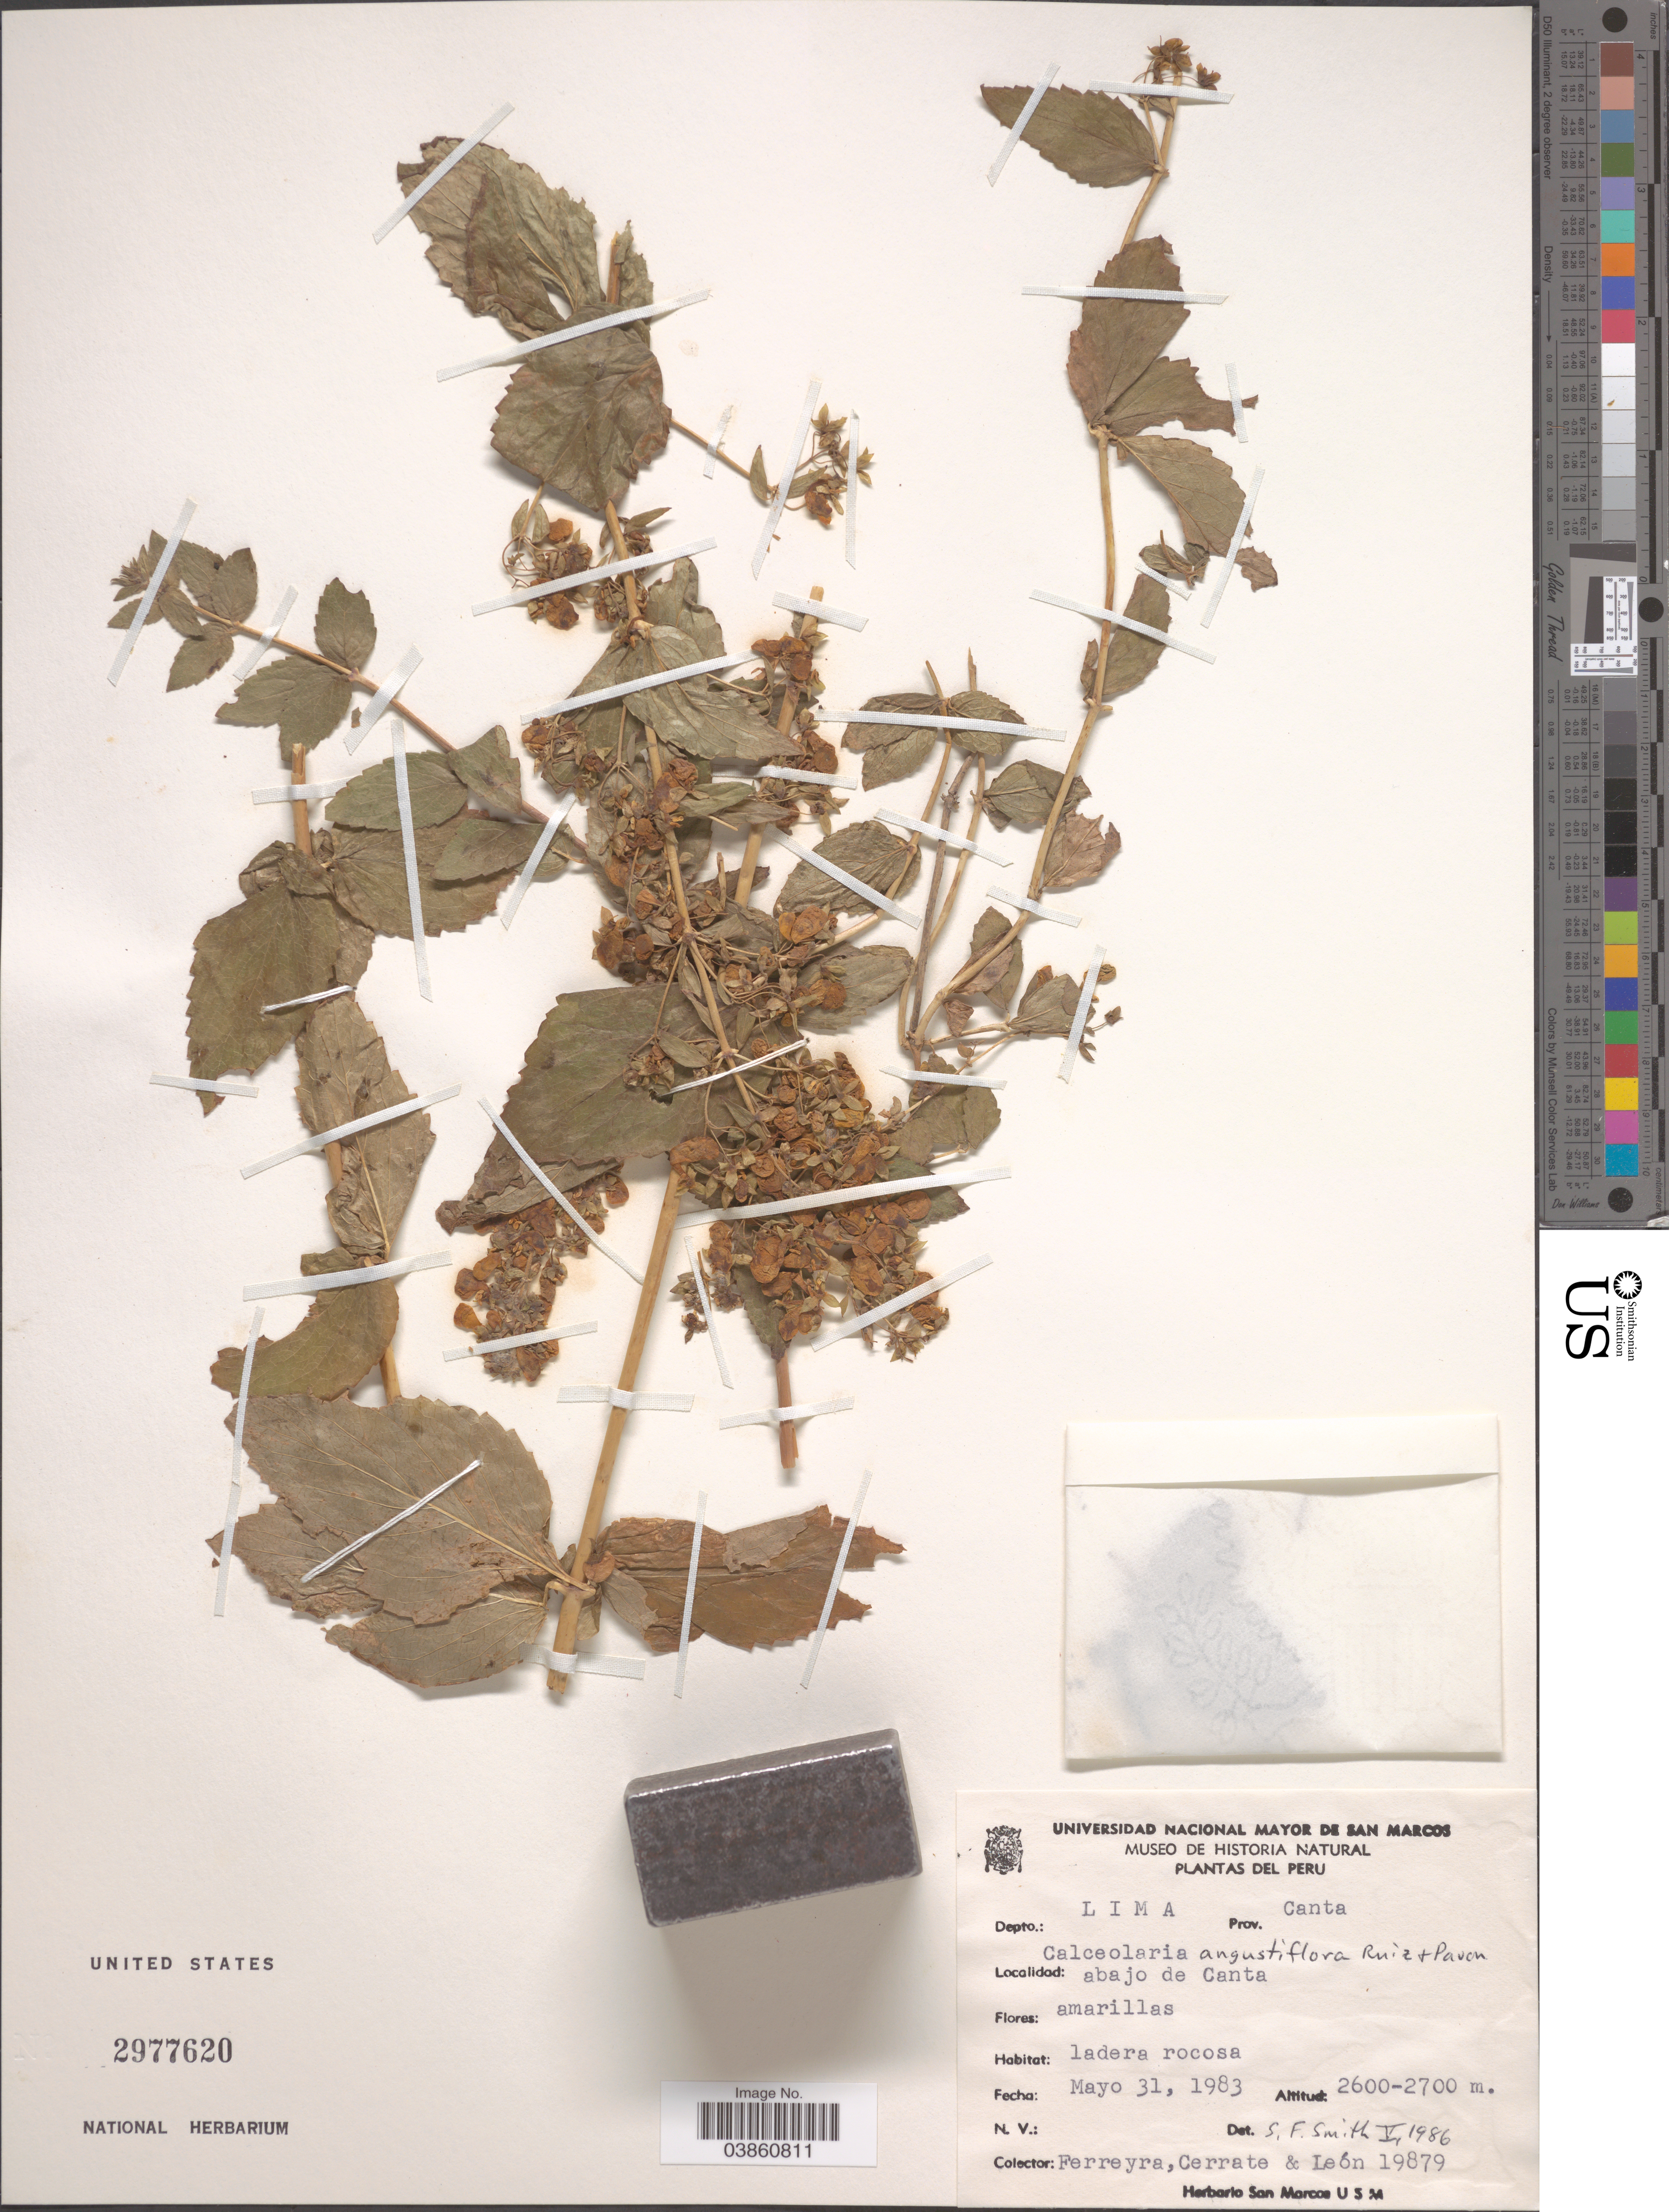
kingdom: Plantae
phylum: Tracheophyta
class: Magnoliopsida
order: Lamiales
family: Calceolariaceae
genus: Calceolaria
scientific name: Calceolaria angustiflora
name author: Ruiz & Pav.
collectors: Ferreyra, -. Cerrate & -. León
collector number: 19879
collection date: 1983-05-31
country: Peru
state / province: Lima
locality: Depto.: Lima, Prov. Canta. Abajo de Canta.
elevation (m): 2600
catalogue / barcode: US 2977620